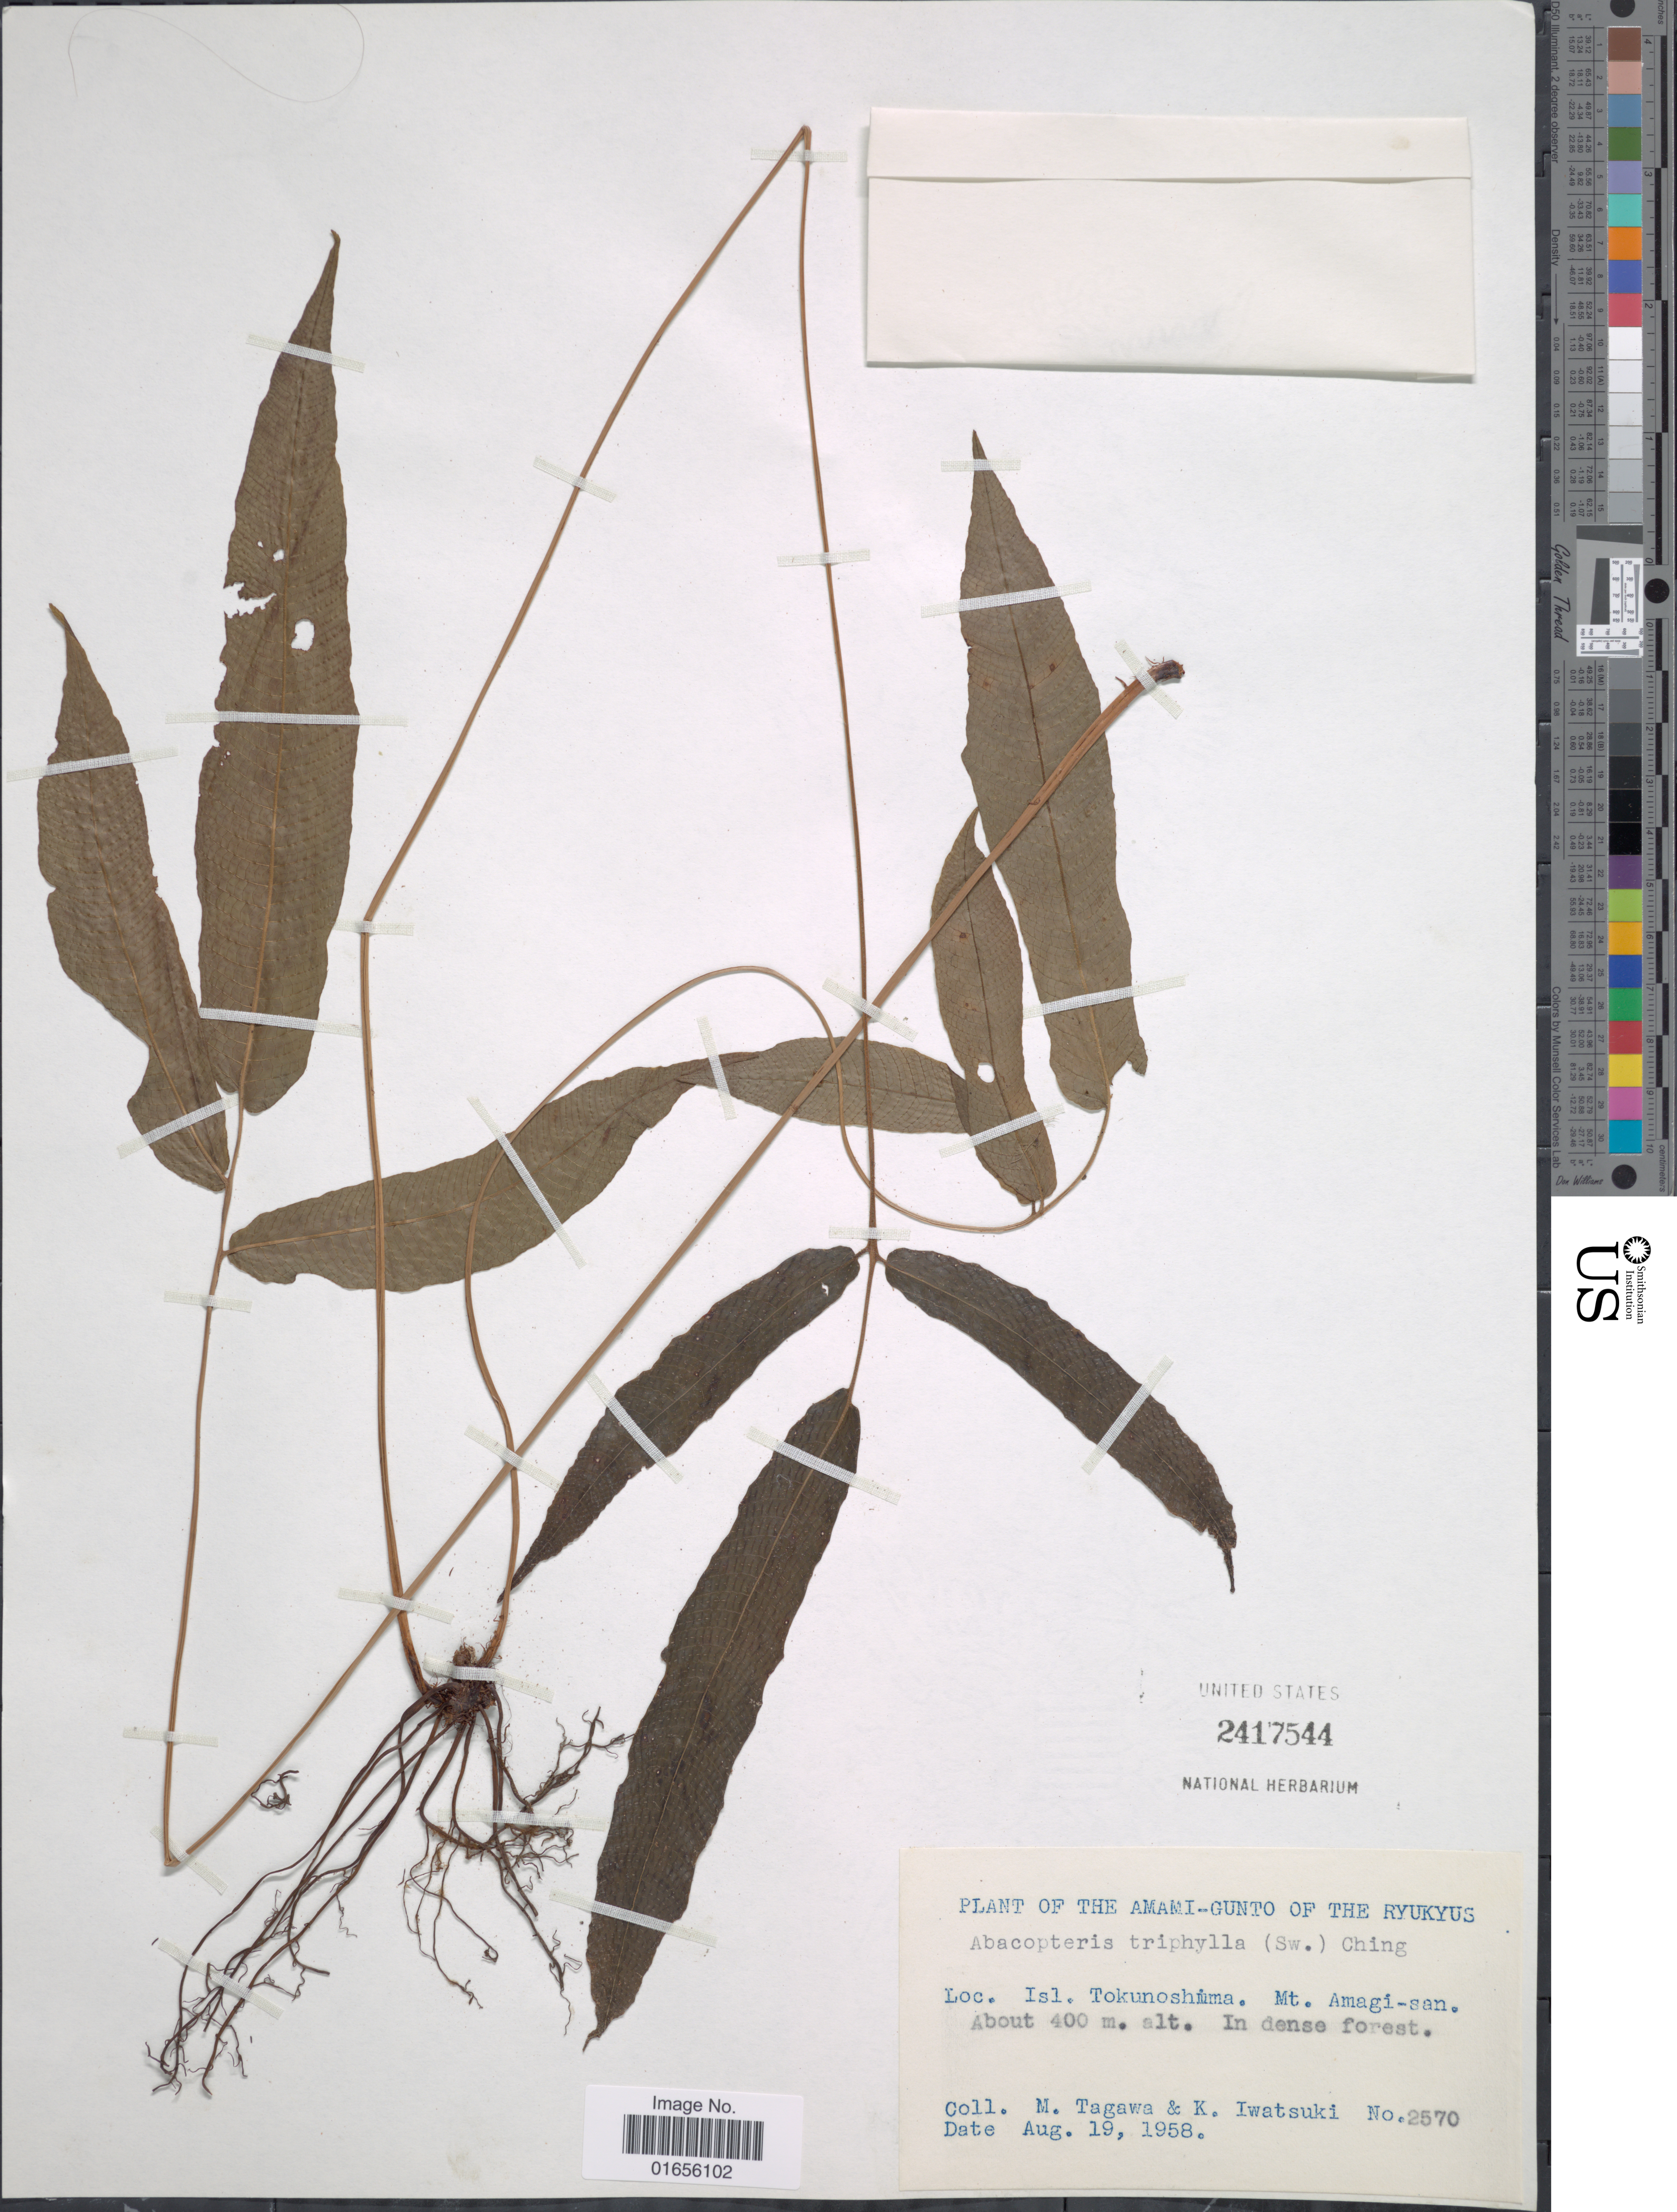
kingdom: Plantae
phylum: Tracheophyta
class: Polypodiopsida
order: Polypodiales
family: Thelypteridaceae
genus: Pronephrium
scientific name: Pronephrium triphyllum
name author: (Sw.) Holttum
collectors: M. Tagawa & K. Iwatsuki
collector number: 2570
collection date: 1958-08-19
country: Japan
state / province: Okinawa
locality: Amami - Gunto of the Ryukyus, Isl. Tokunoshima. Mt. Amagi-san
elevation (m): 400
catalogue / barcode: US 2417544